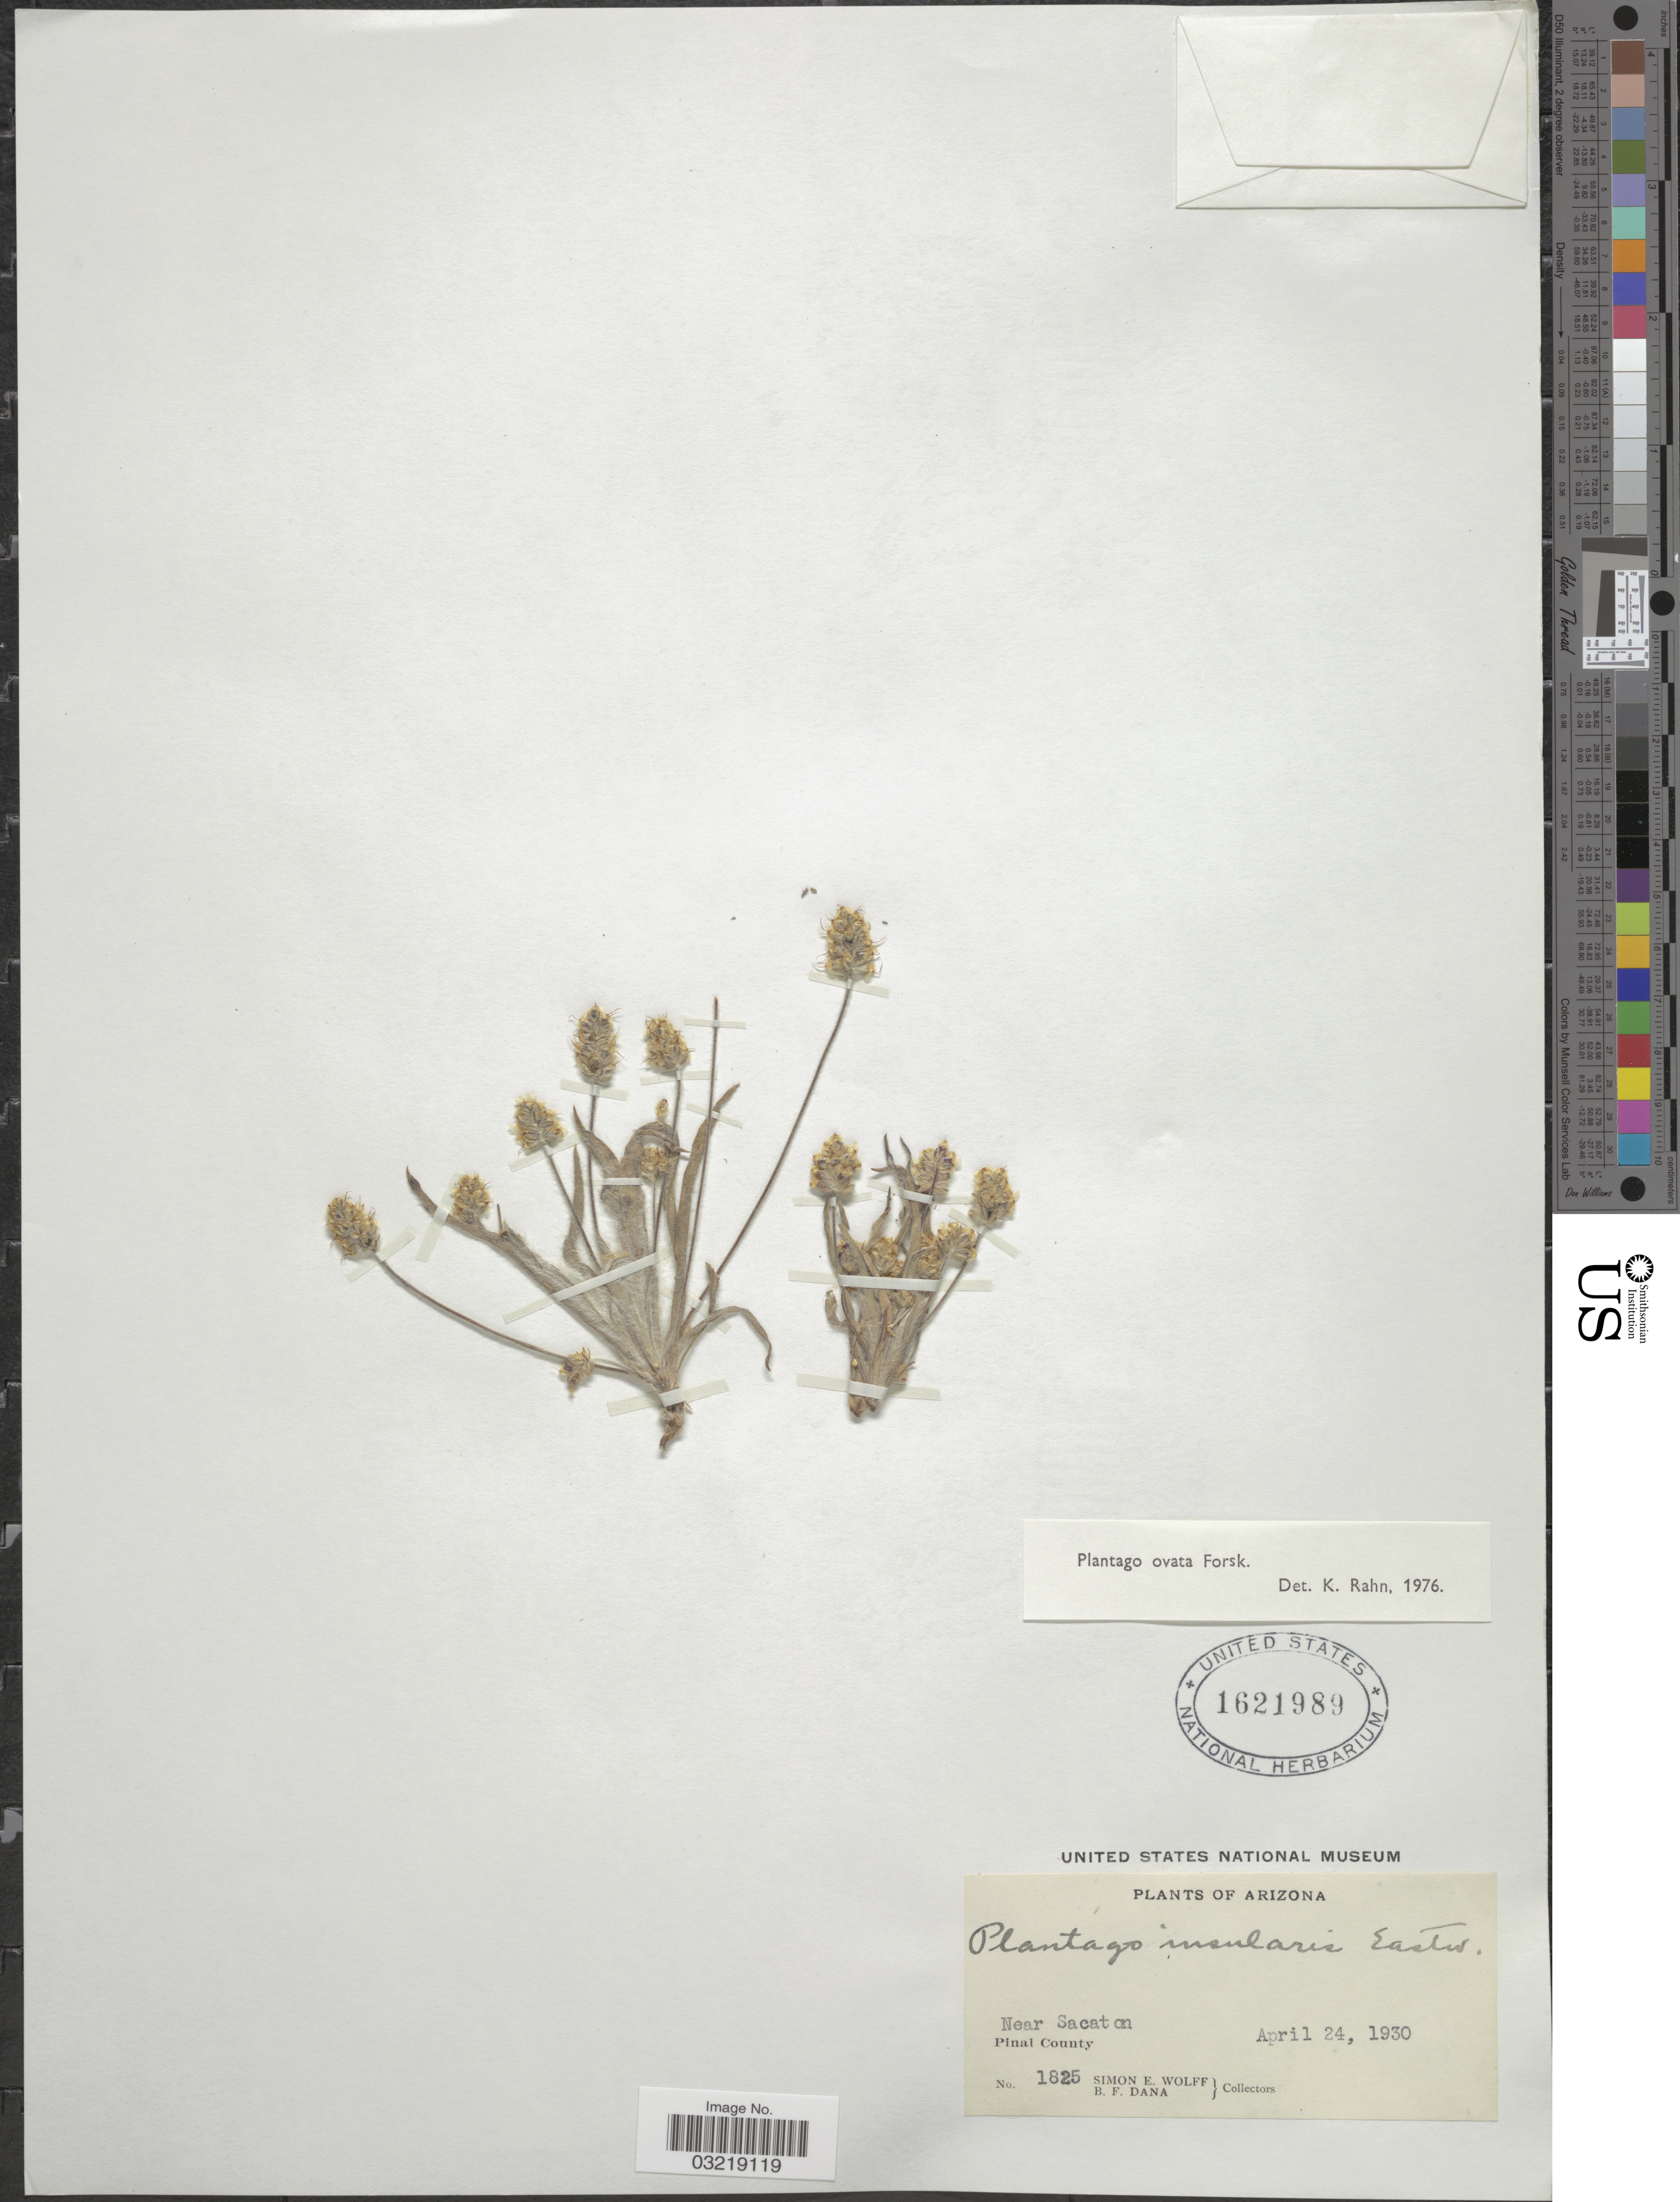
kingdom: Plantae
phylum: Tracheophyta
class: Magnoliopsida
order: Lamiales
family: Plantaginaceae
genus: Plantago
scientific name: Plantago ovata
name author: Forssk.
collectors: S. E. Wolff & B. Dana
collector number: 1825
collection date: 1930-04-24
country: United States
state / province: Arizona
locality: Near Sacaton. Pinal County.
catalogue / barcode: US 1621989